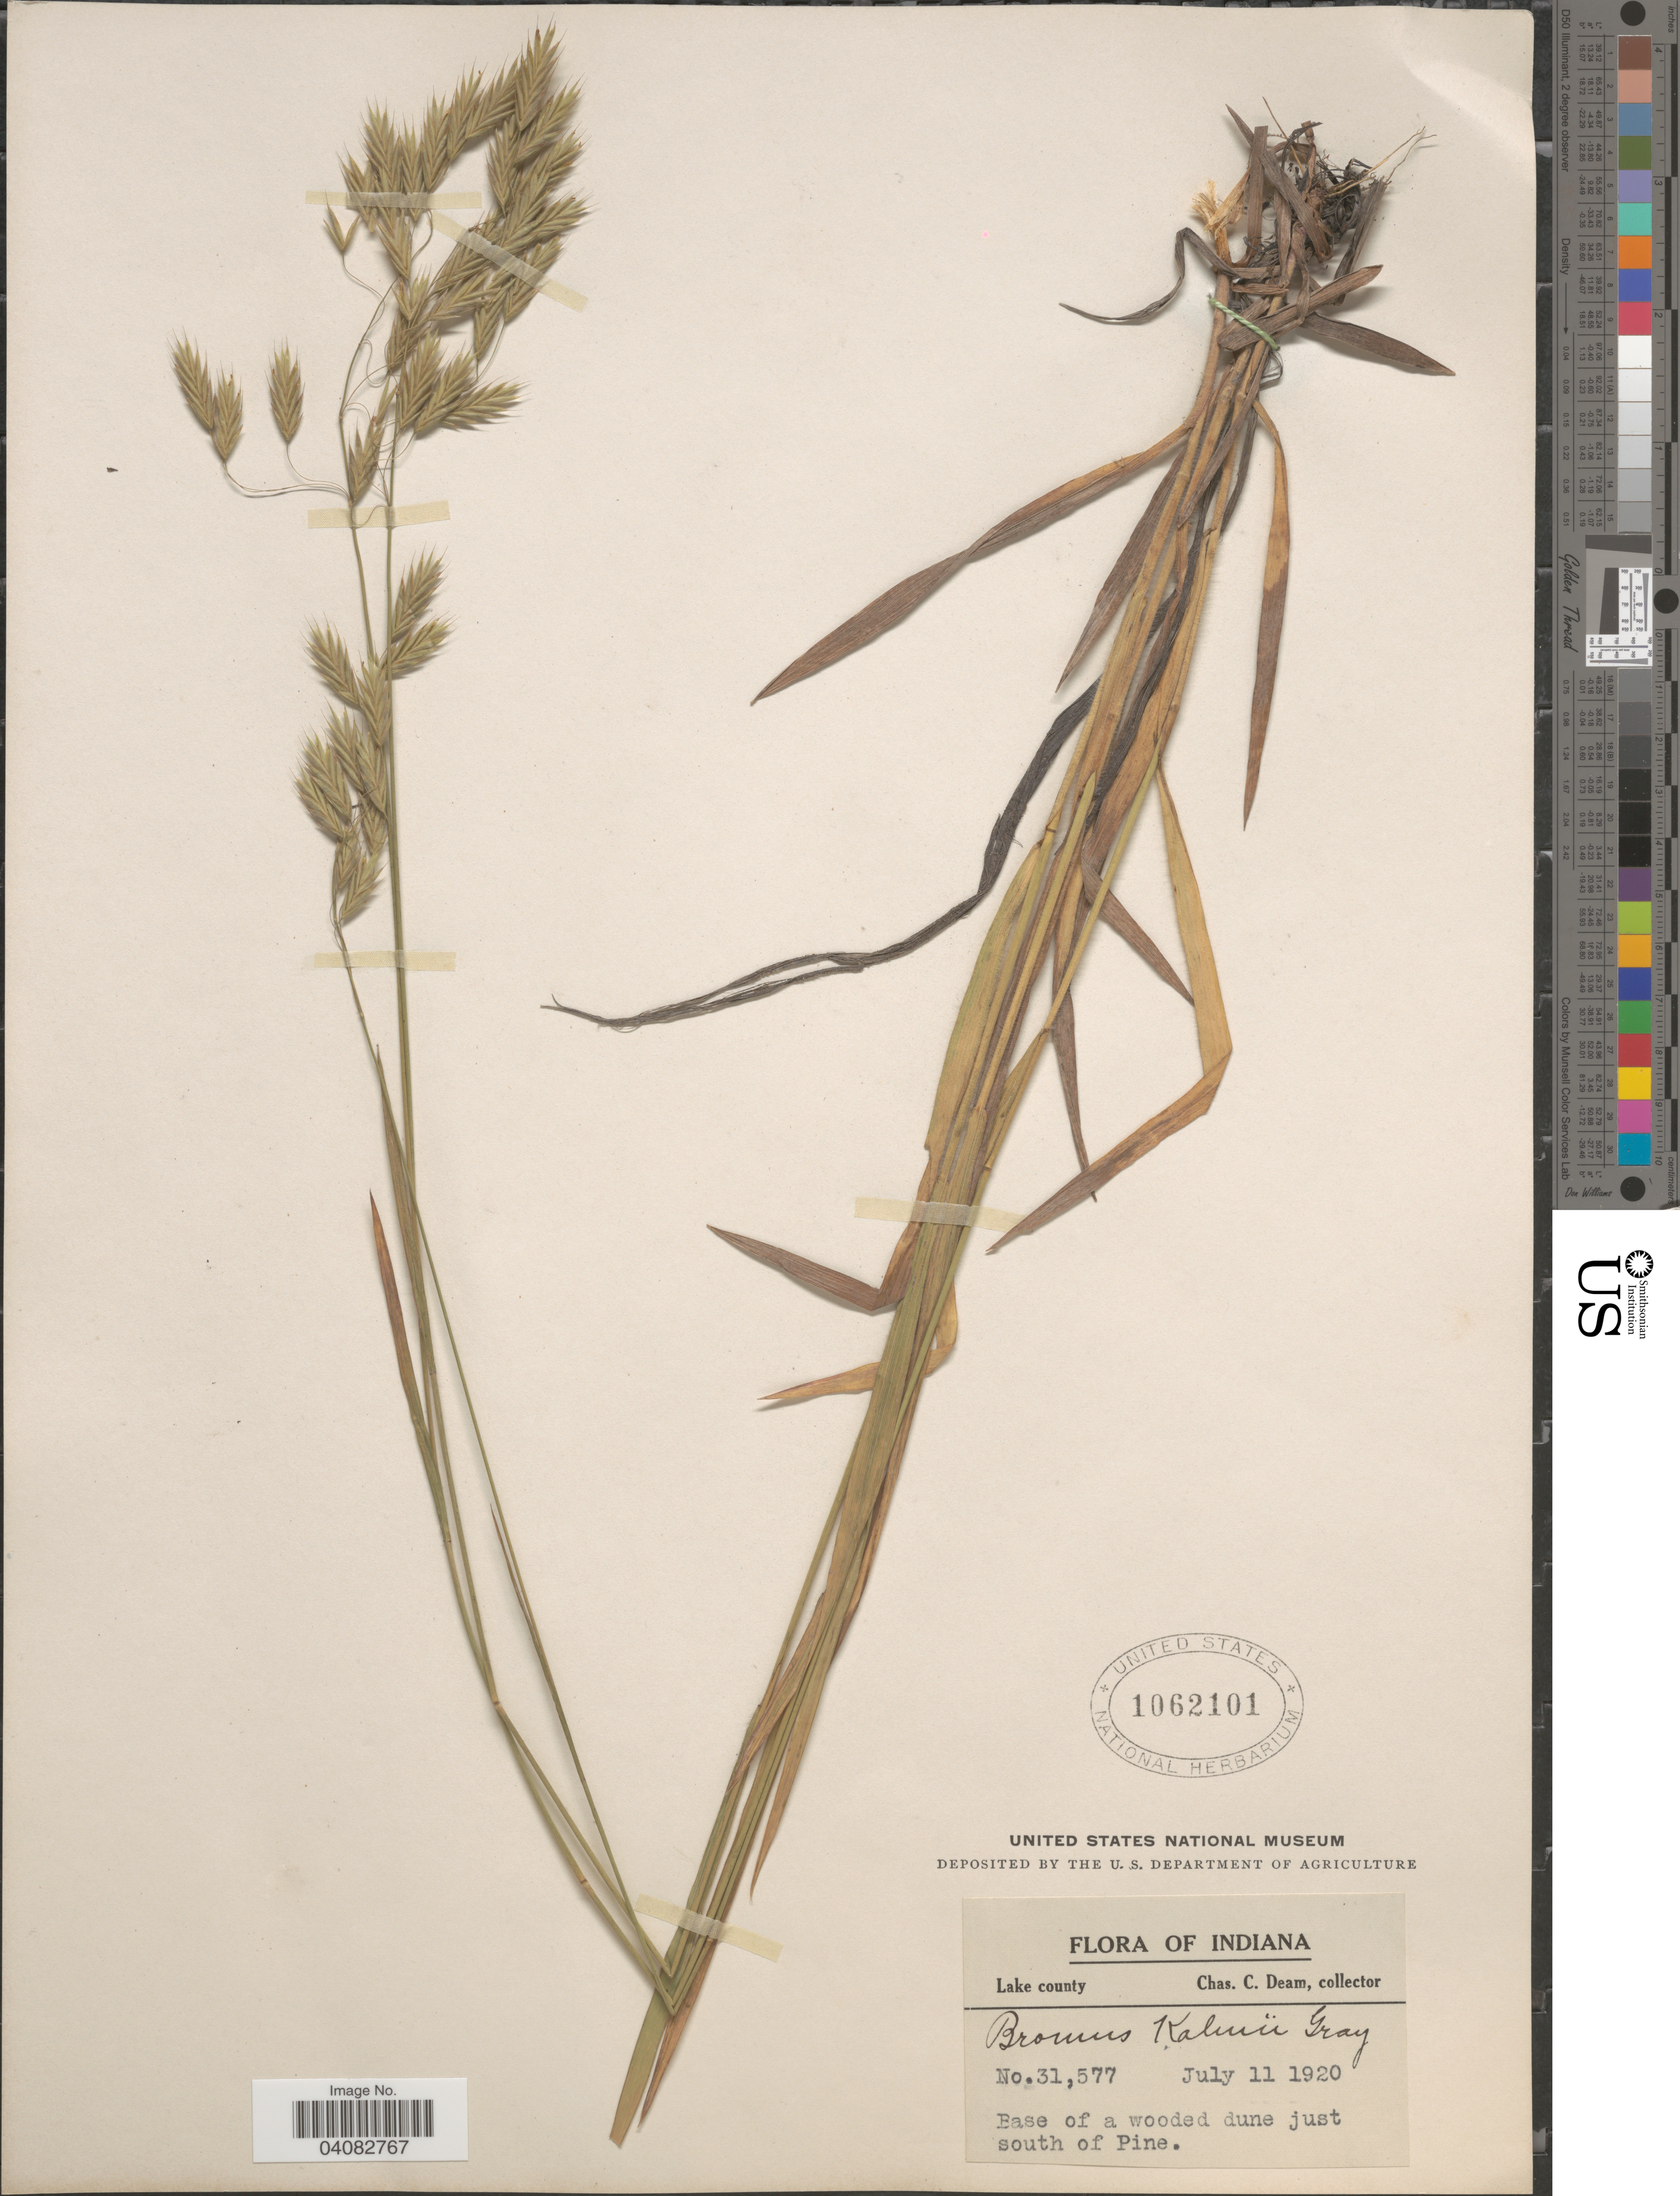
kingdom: Plantae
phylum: Tracheophyta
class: Liliopsida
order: Poales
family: Poaceae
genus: Bromus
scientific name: Bromus kalmii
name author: A. Gray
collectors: C. C. Deam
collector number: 31577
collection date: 1920-07-11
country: United States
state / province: Indiana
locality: Lake county. Base of a wooded dune just south of Pine.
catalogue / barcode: US 1062101